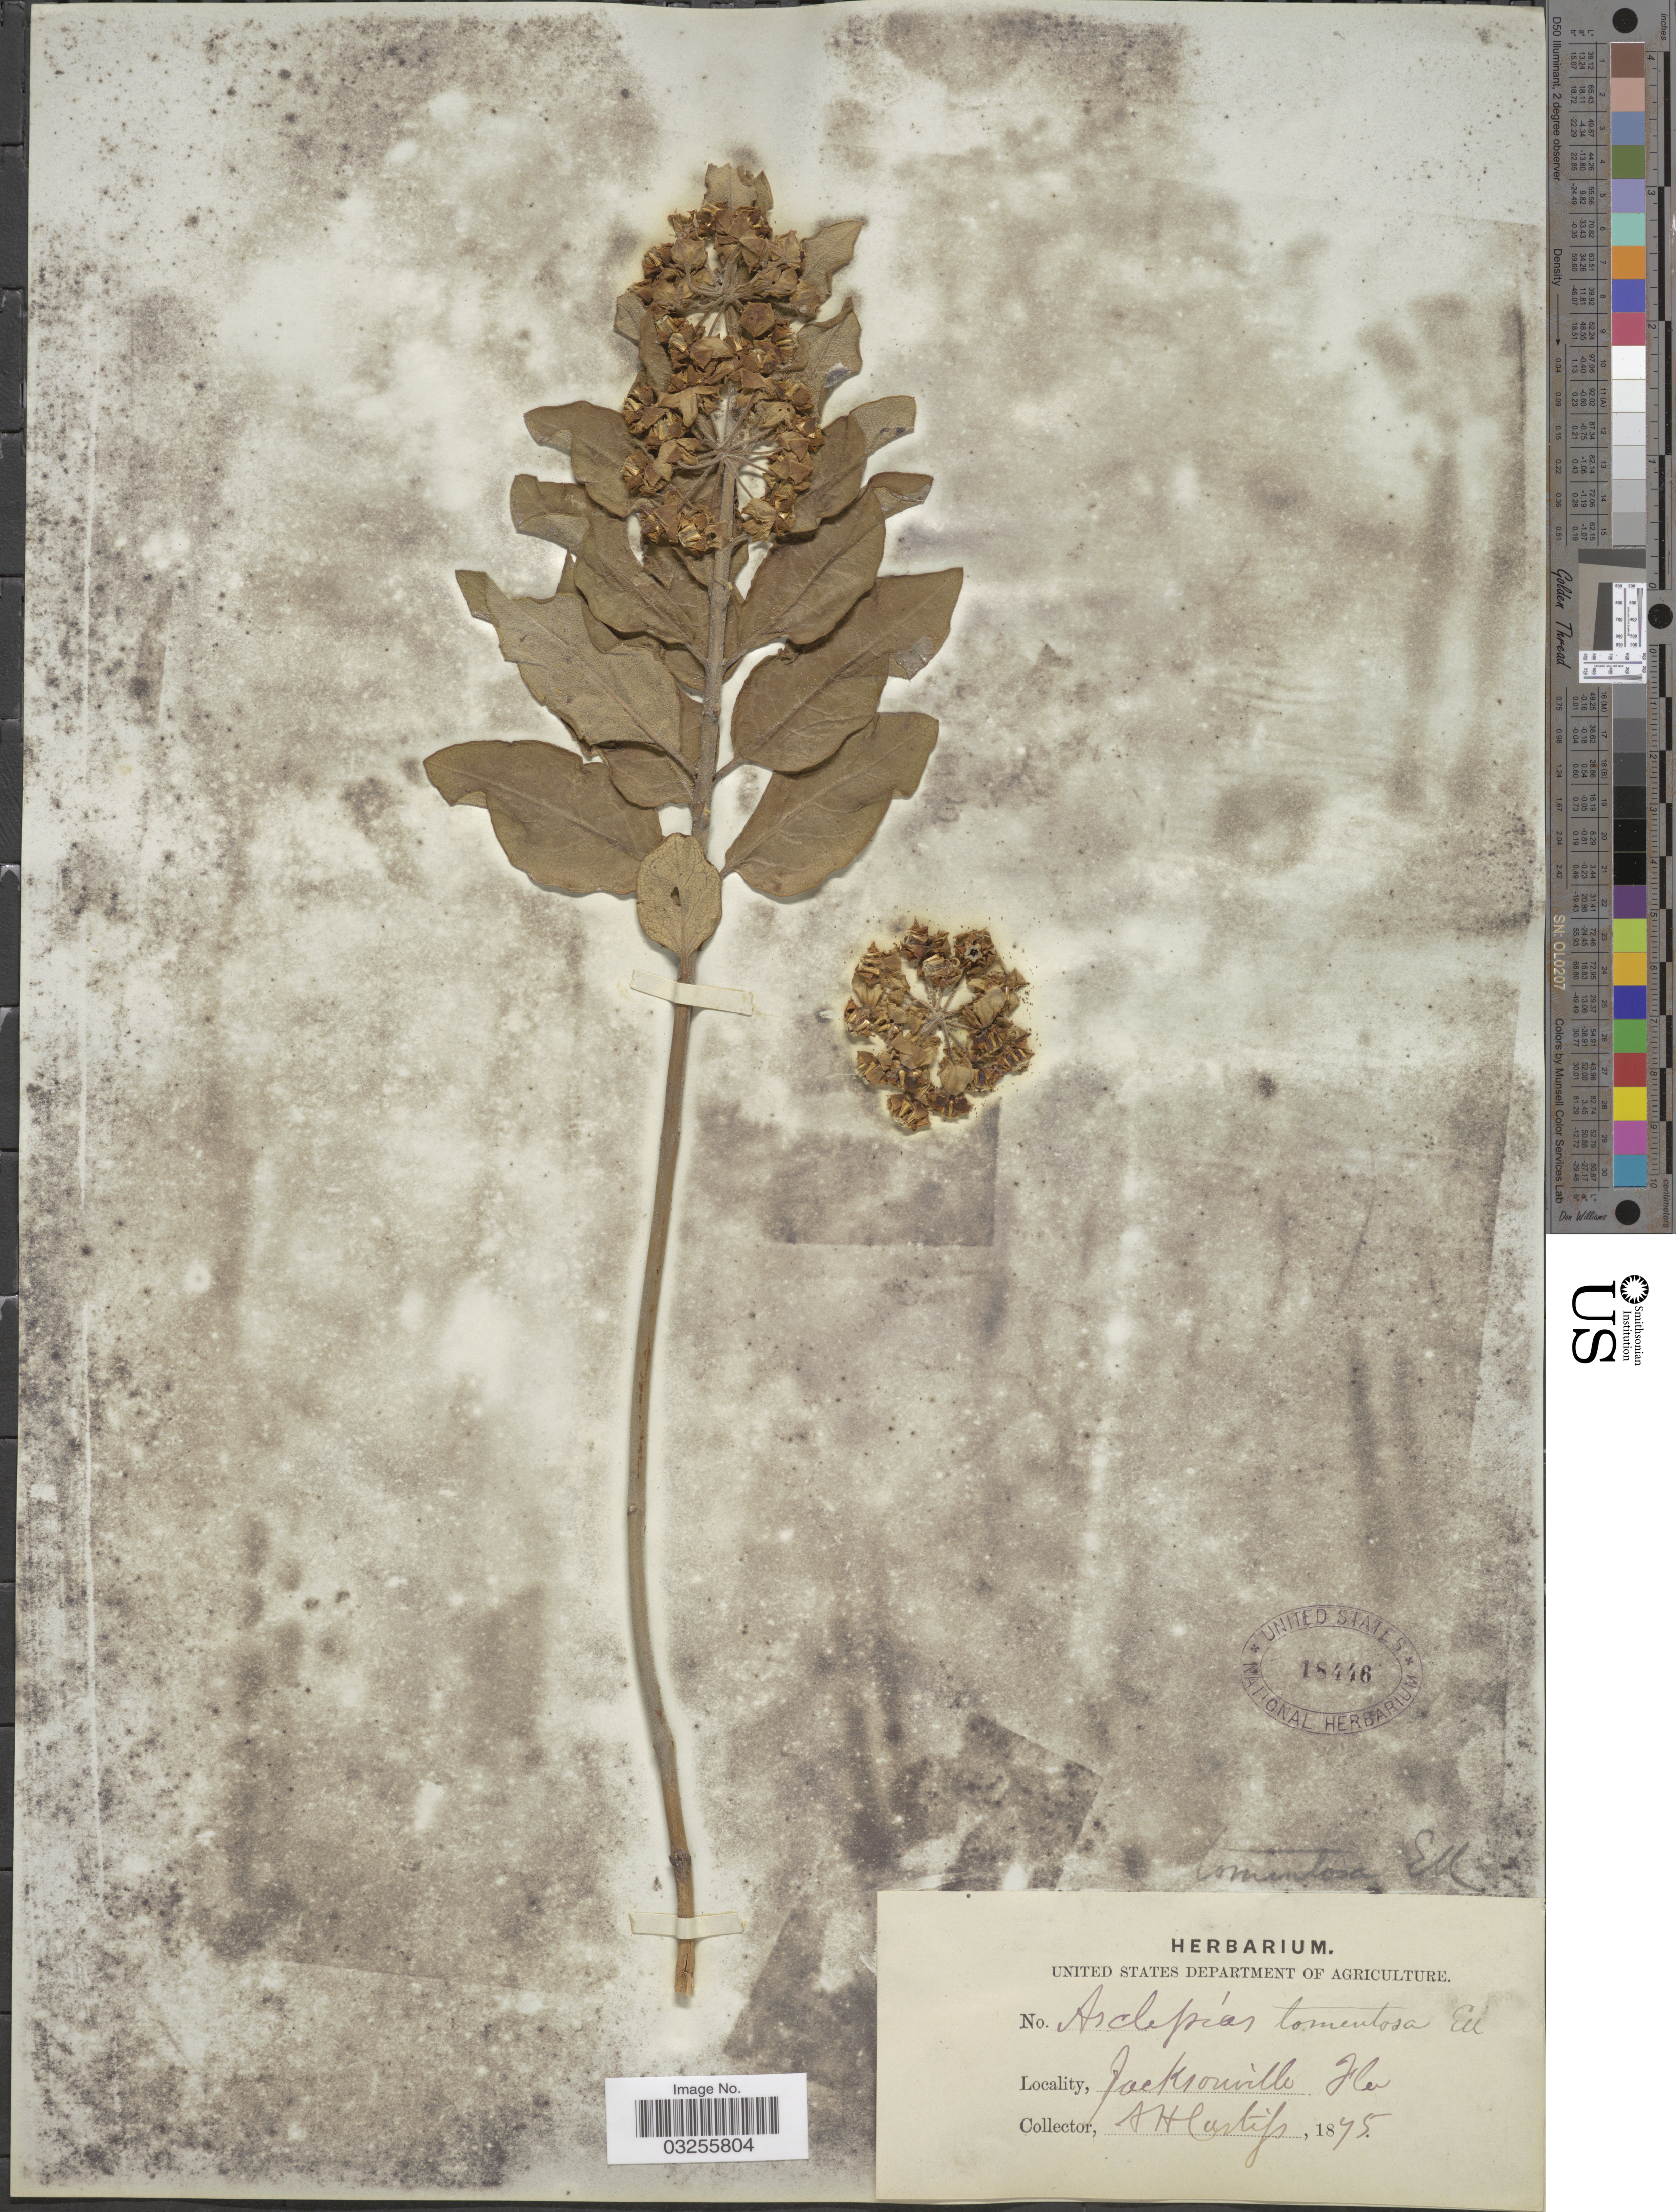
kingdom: Plantae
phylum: Tracheophyta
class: Magnoliopsida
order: Gentianales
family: Apocynaceae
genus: Asclepias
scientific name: Asclepias tomentosa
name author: Elliott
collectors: A. H. Curtiss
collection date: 1875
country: United States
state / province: Florida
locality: Jacksonville.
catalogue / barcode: US 18446